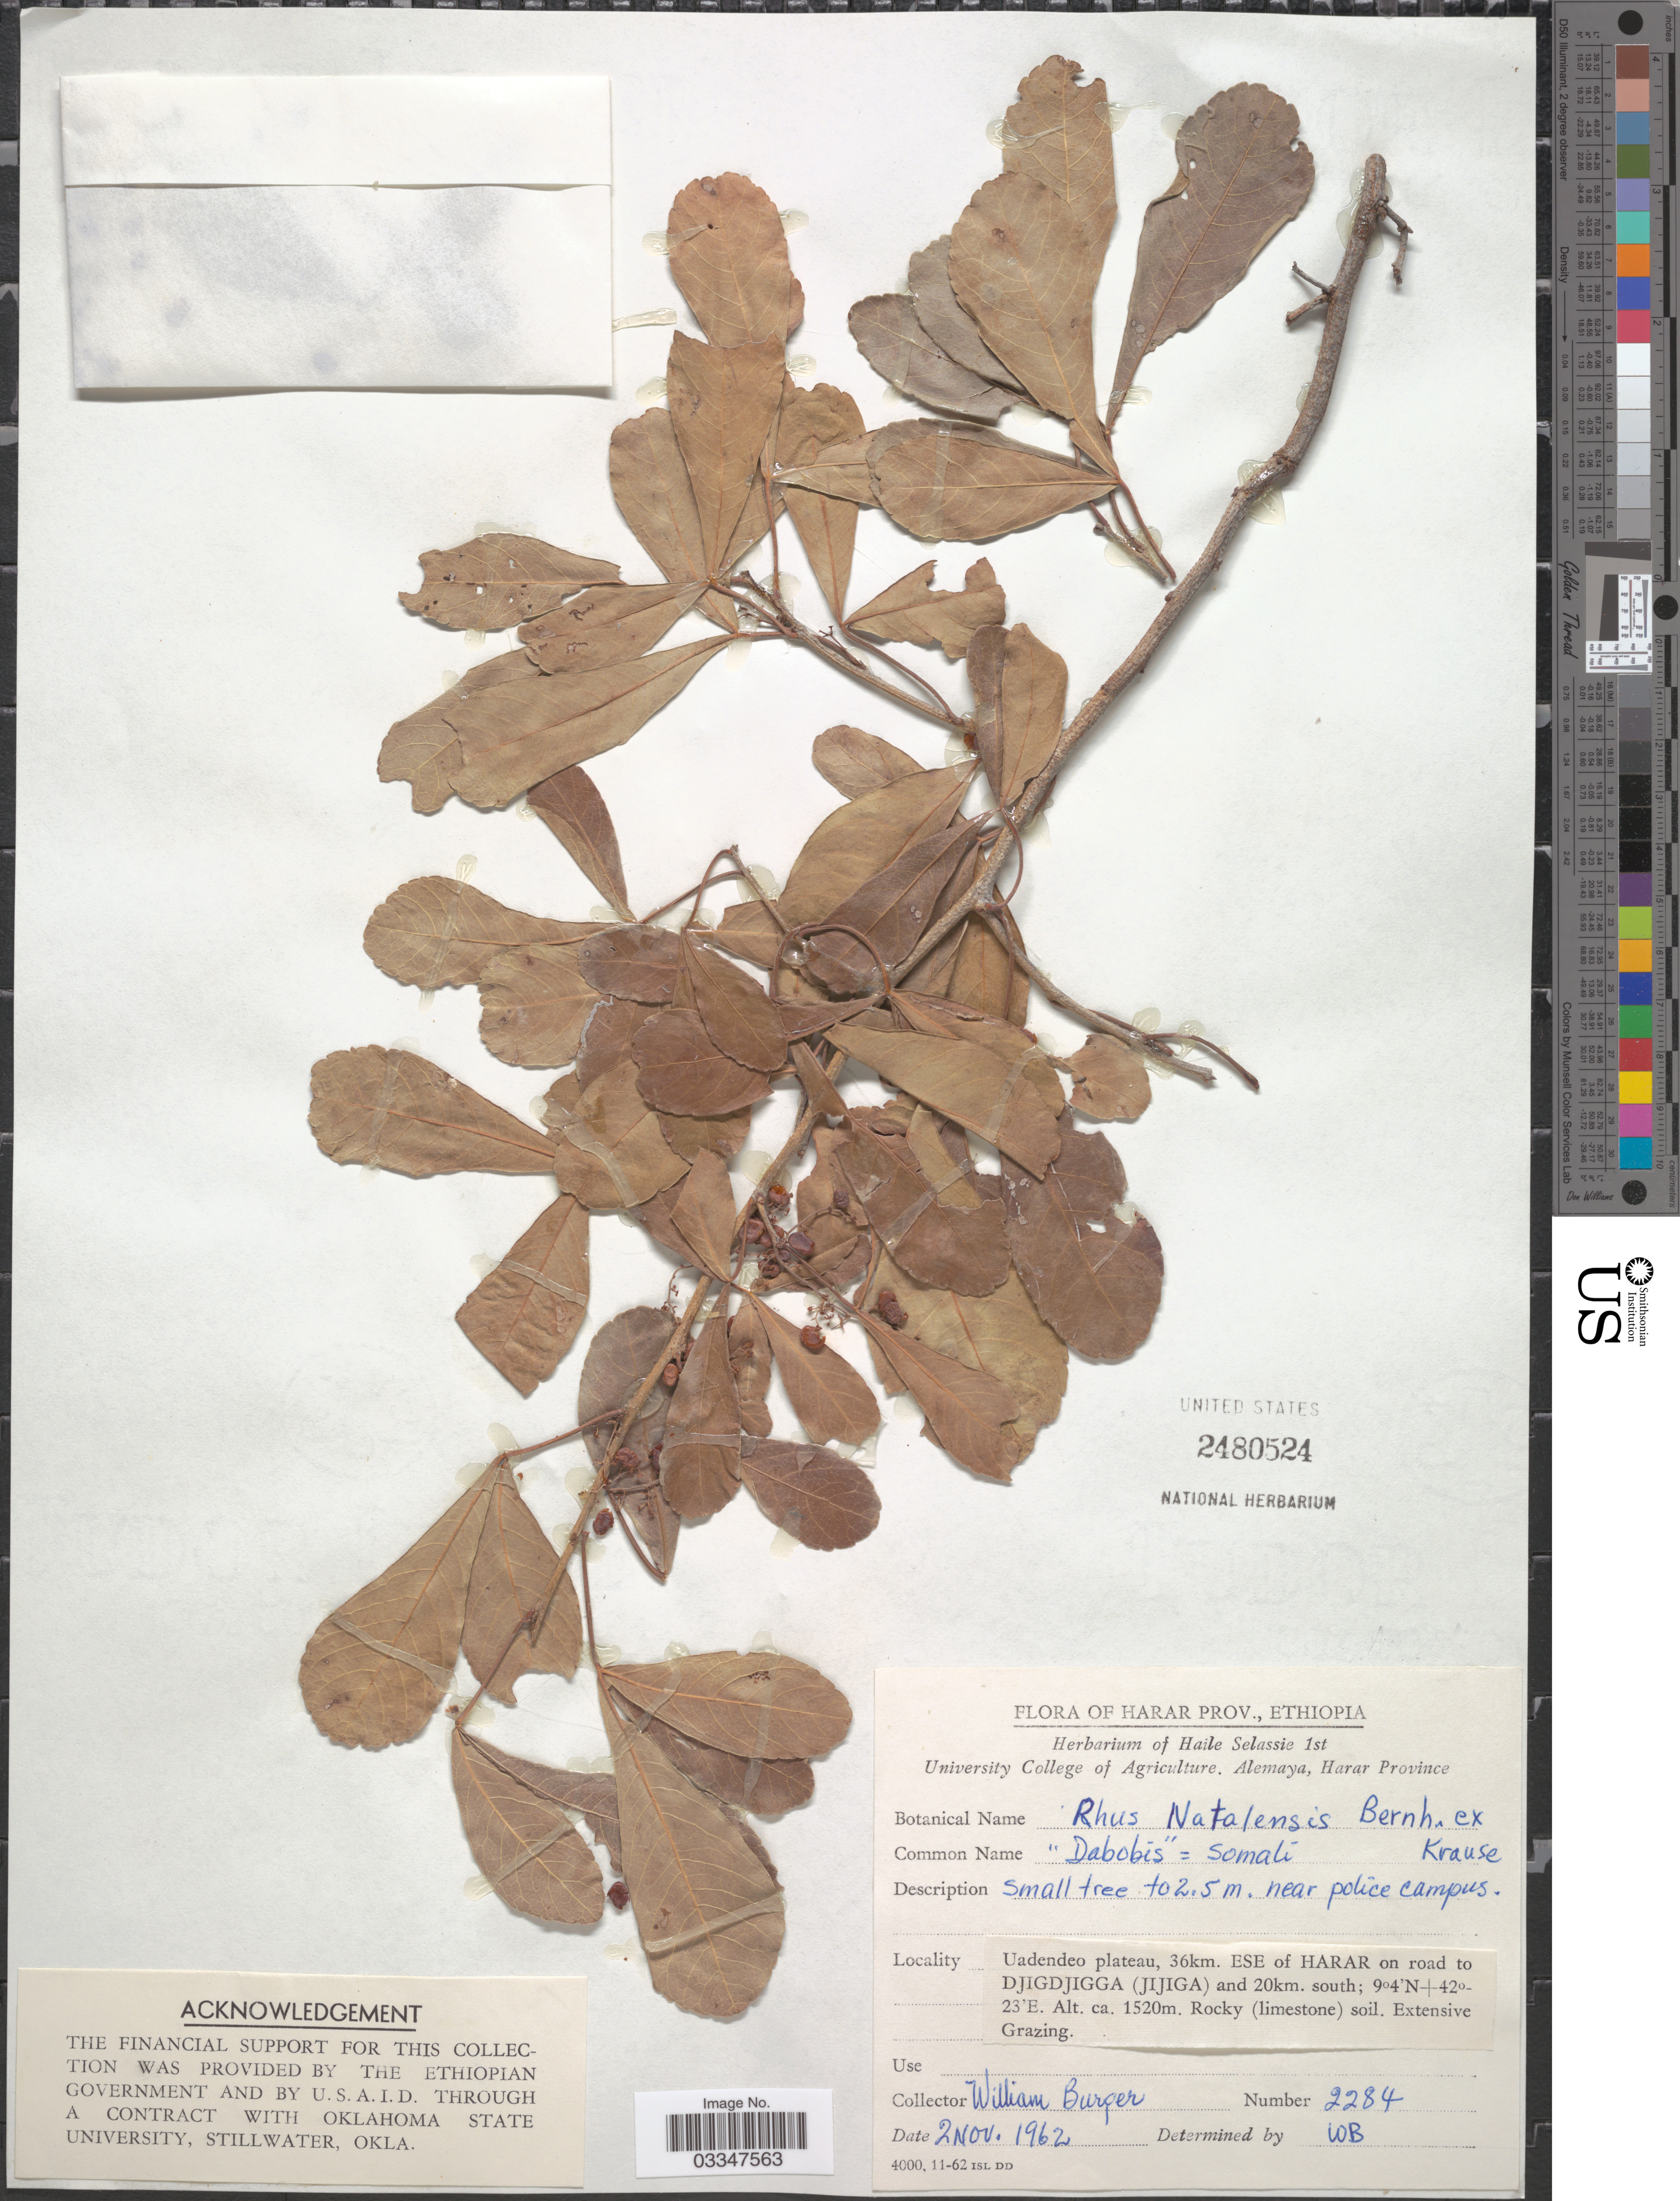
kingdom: Plantae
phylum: Tracheophyta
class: Magnoliopsida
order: Sapindales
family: Anacardiaceae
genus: Rhus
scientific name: Rhus natalensis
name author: Bernh.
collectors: W. Burger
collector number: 2284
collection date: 1962-11-02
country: Ethiopia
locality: Harar Prov. Uadendeo plateau, 36km. ESE of Harar on road to Djigdjigga (Jijiga) and 20km. south.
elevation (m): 1520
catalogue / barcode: US 2480524